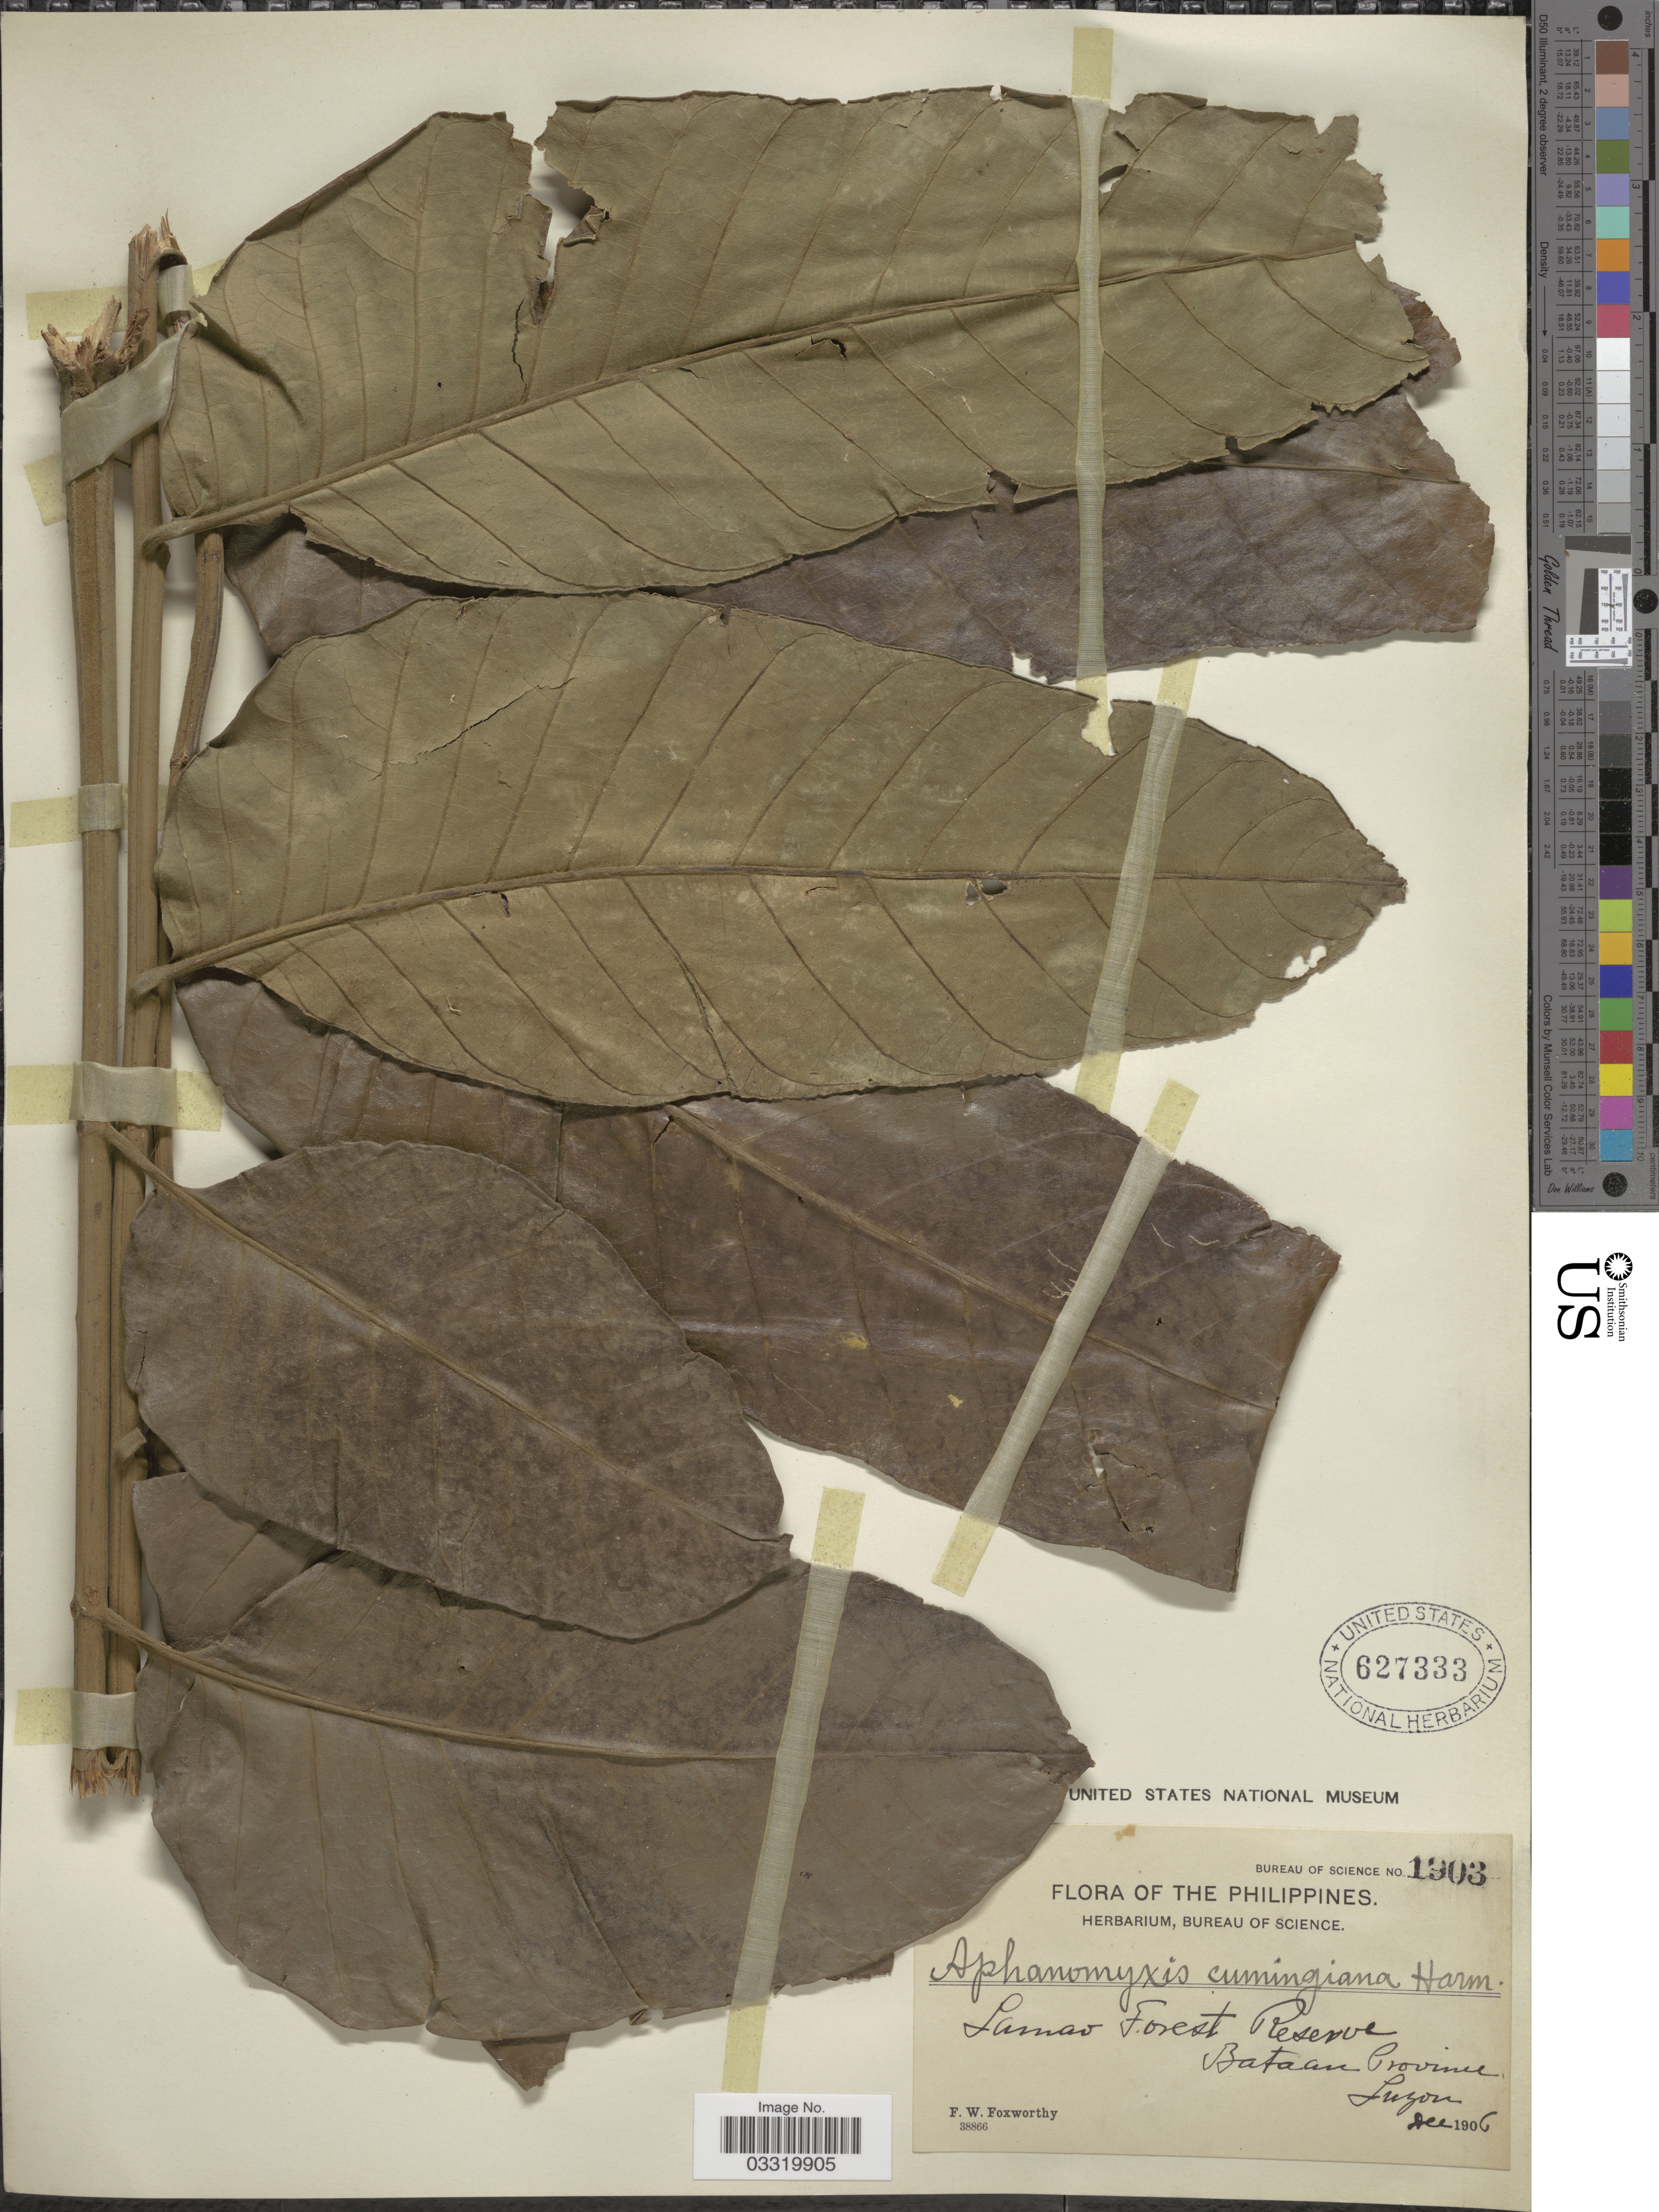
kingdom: Plantae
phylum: Tracheophyta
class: Magnoliopsida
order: Sapindales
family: Meliaceae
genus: Aphanamixis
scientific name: Aphanamixis polystachya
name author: (Wall.) R. Parker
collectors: F. W. Foxworthy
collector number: Bureau of Science 1903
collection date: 1906-12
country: Philippines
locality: Lamao Forest Reserve, Bataan Province, Luzon.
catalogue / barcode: US 627333